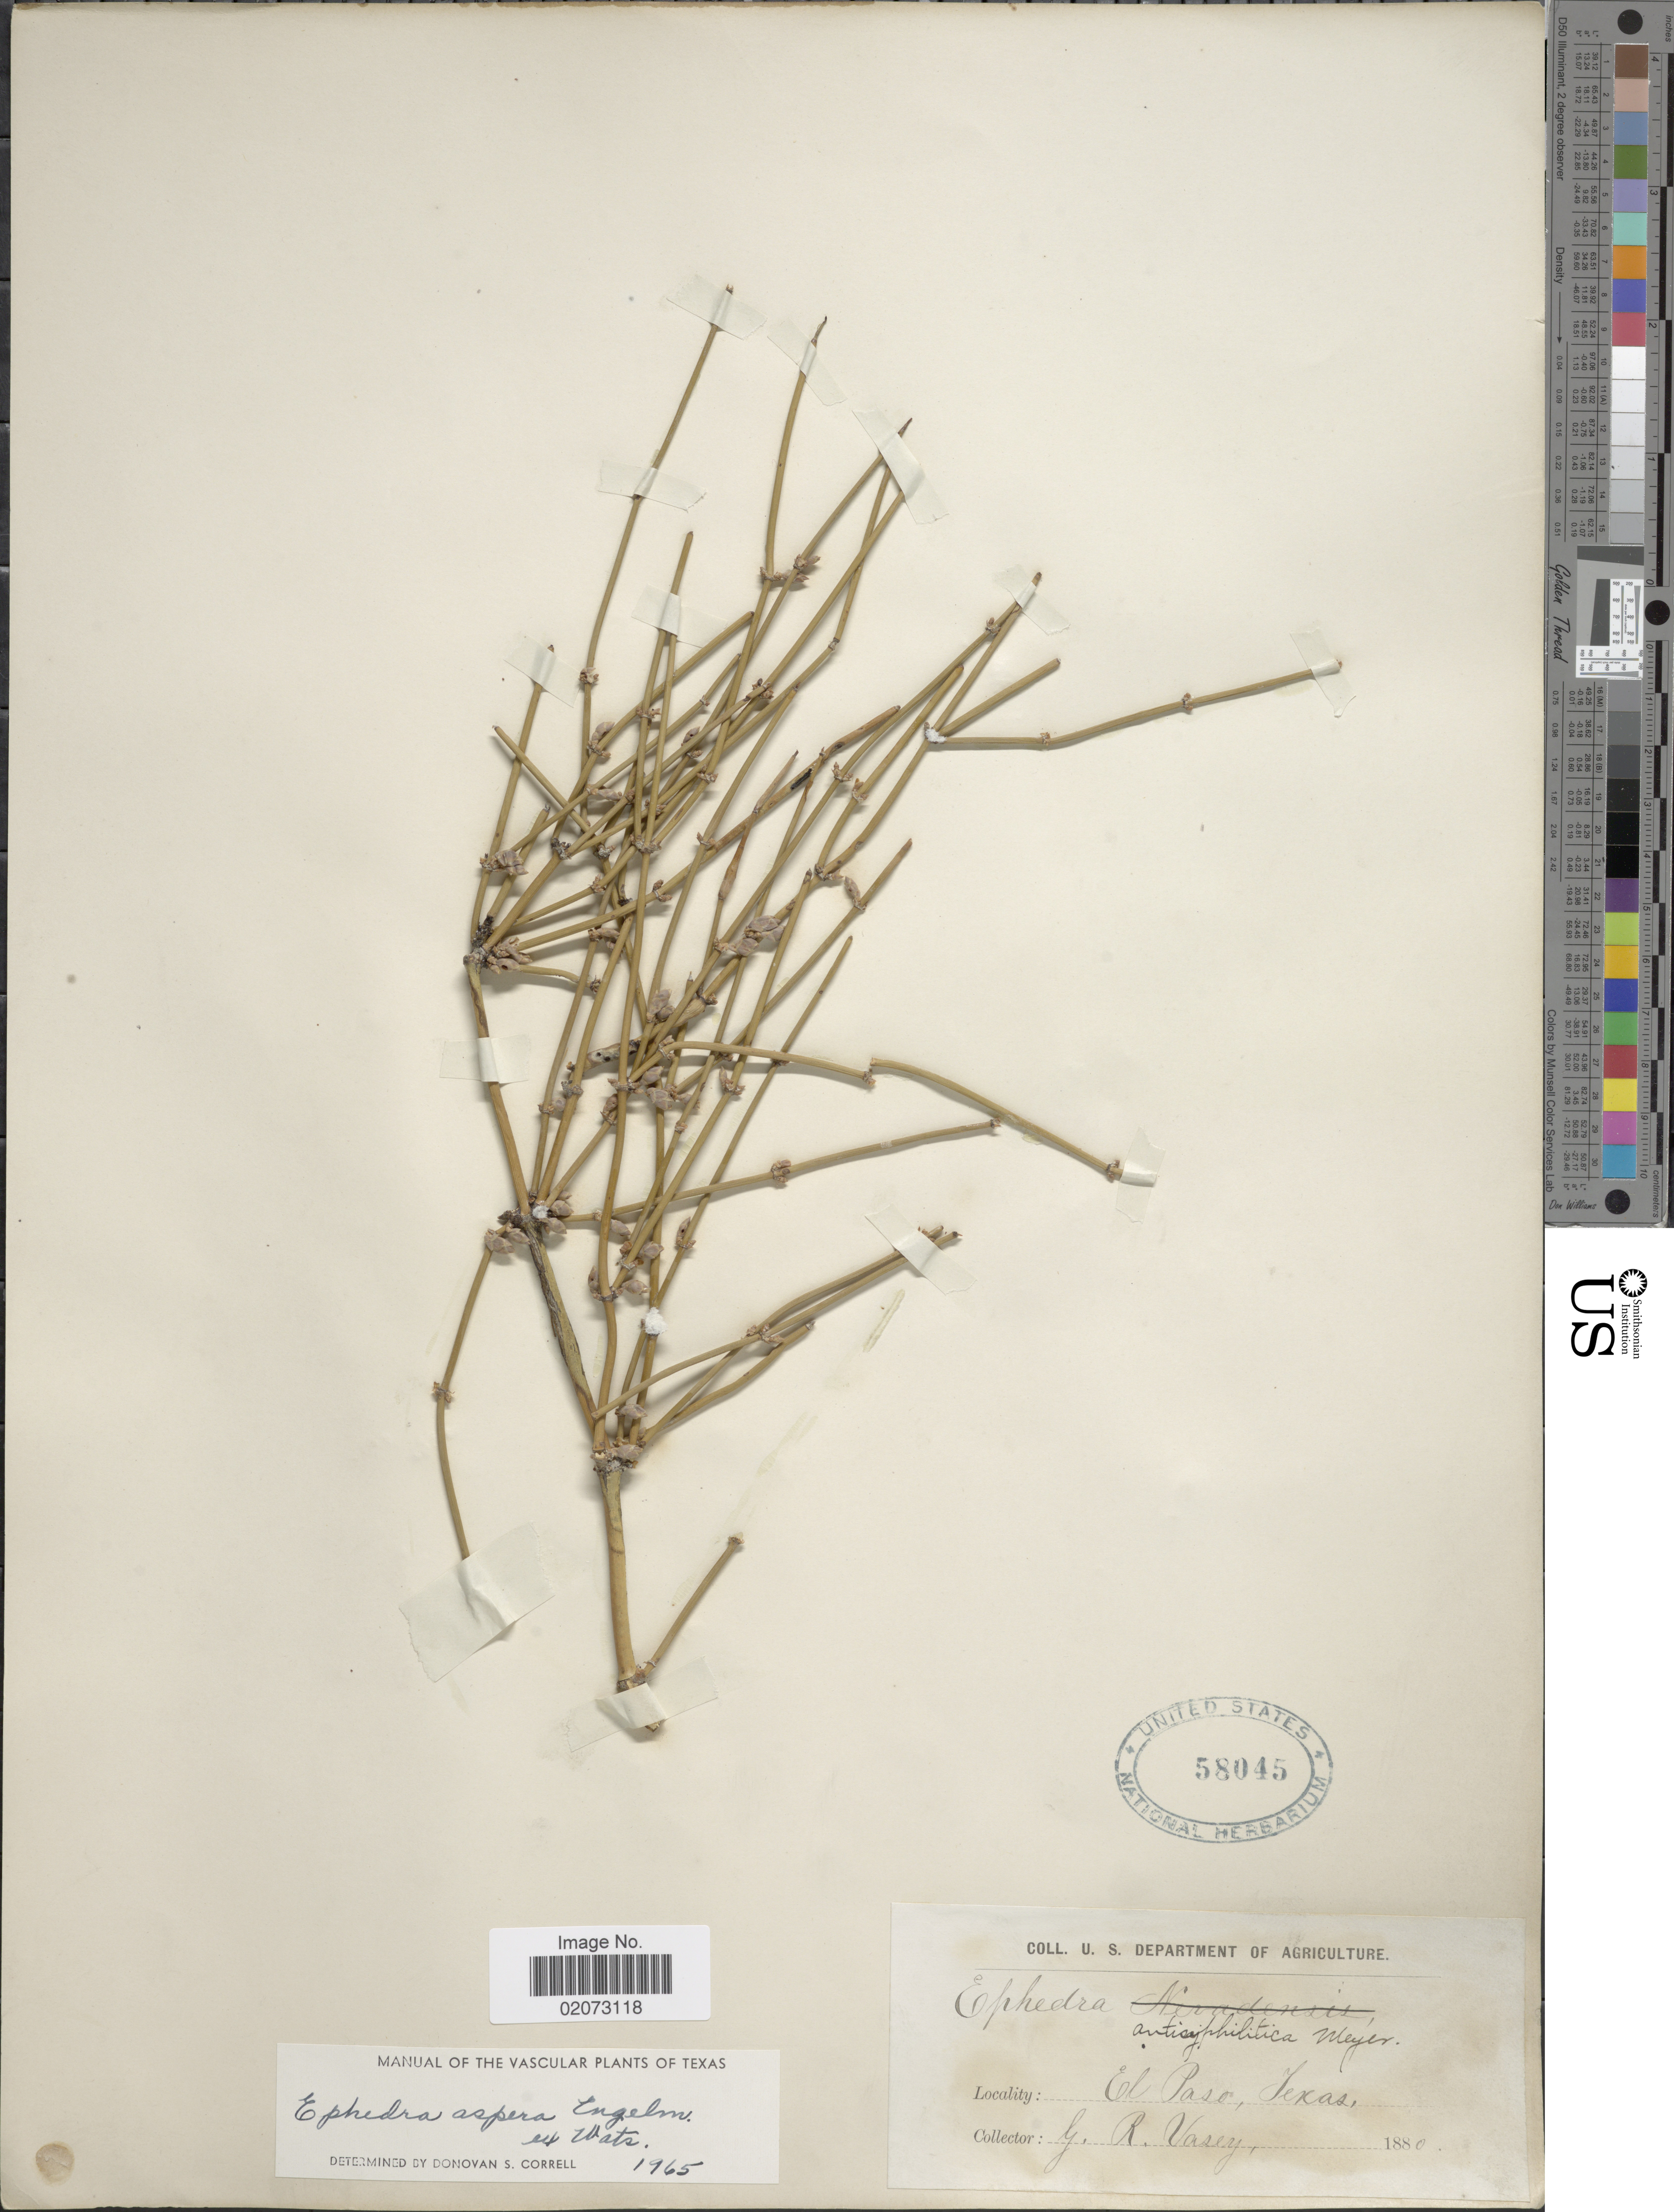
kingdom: Plantae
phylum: Tracheophyta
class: Gnetopsida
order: Ephedrales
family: Ephedraceae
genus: Ephedra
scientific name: Ephedra aspera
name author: Engelm. ex S. Watson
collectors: G. R. Vasey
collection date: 1880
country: United States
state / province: Texas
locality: El Paso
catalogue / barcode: US 58045